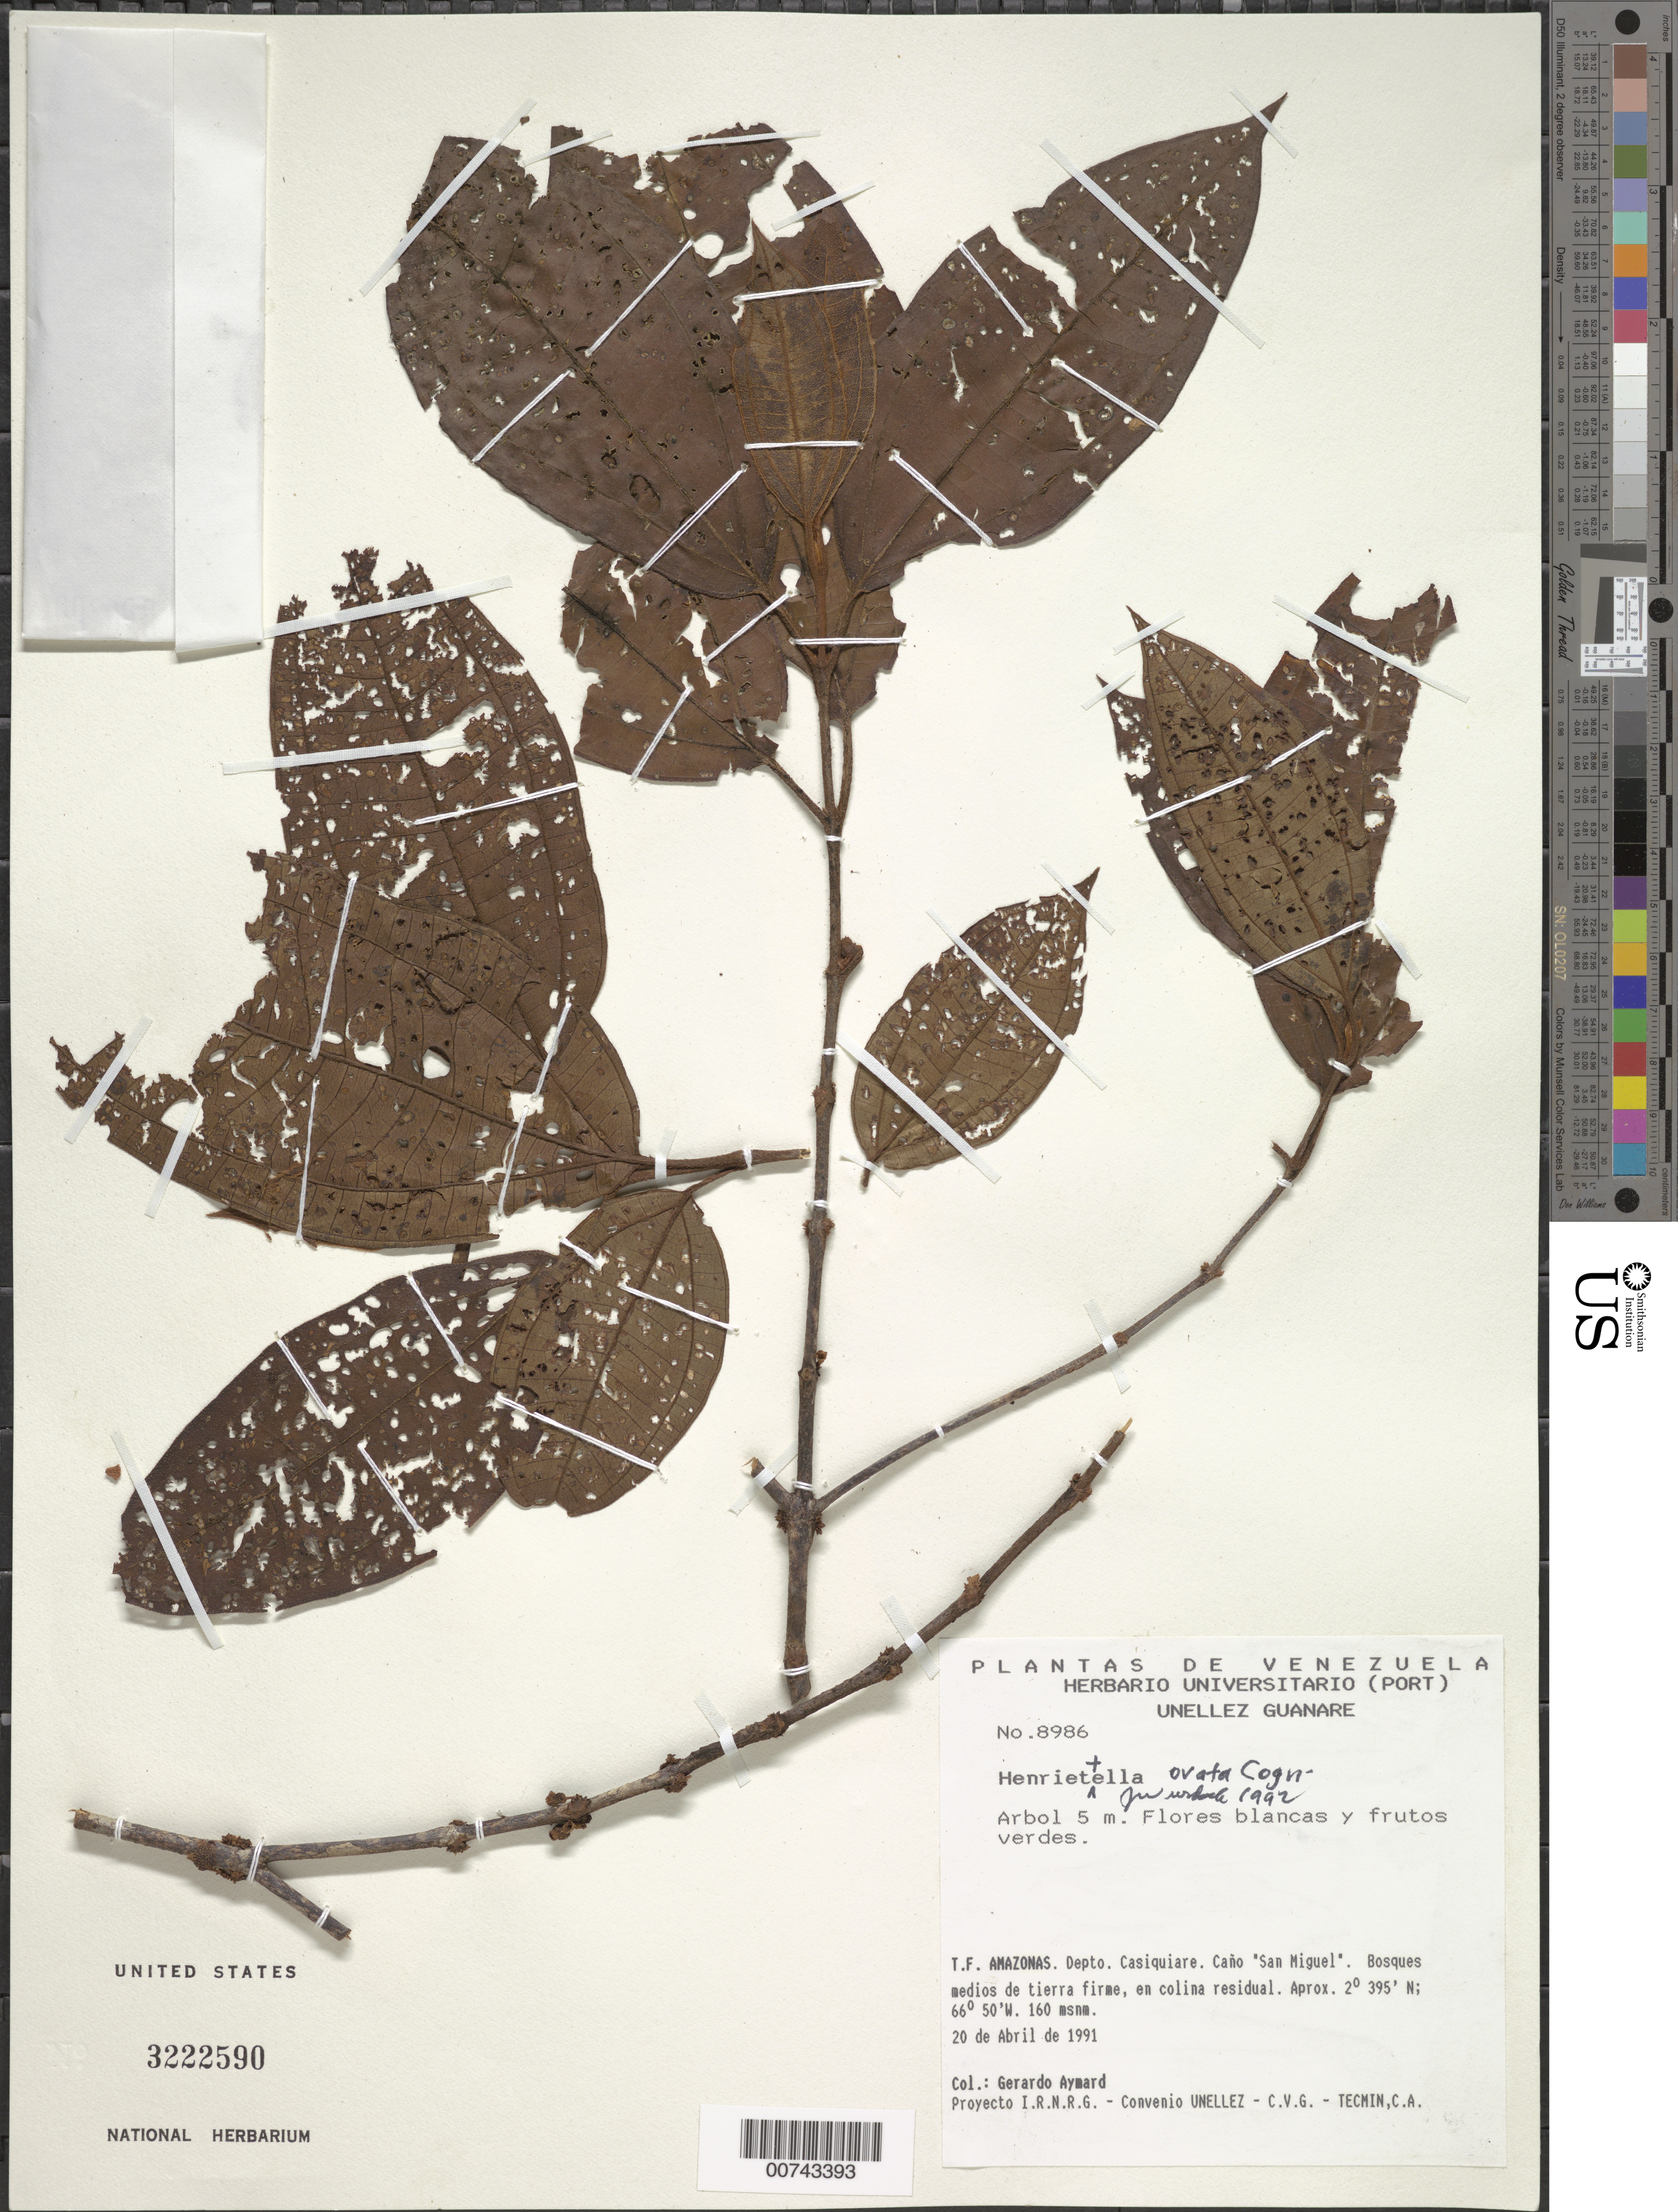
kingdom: Plantae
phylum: Tracheophyta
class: Magnoliopsida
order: Myrtales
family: Melastomataceae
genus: Henriettea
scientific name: Henriettea ovata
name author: (Cogn.) Penneys et al.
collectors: G. A. Aymard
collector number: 8986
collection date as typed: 20-Apr-91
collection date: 1991-04-20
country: Venezuela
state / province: Amazonas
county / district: Maroa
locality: Caño "San Miguel"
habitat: Bosques medios de tierra firme, en colina residual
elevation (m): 160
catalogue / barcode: US 3222590